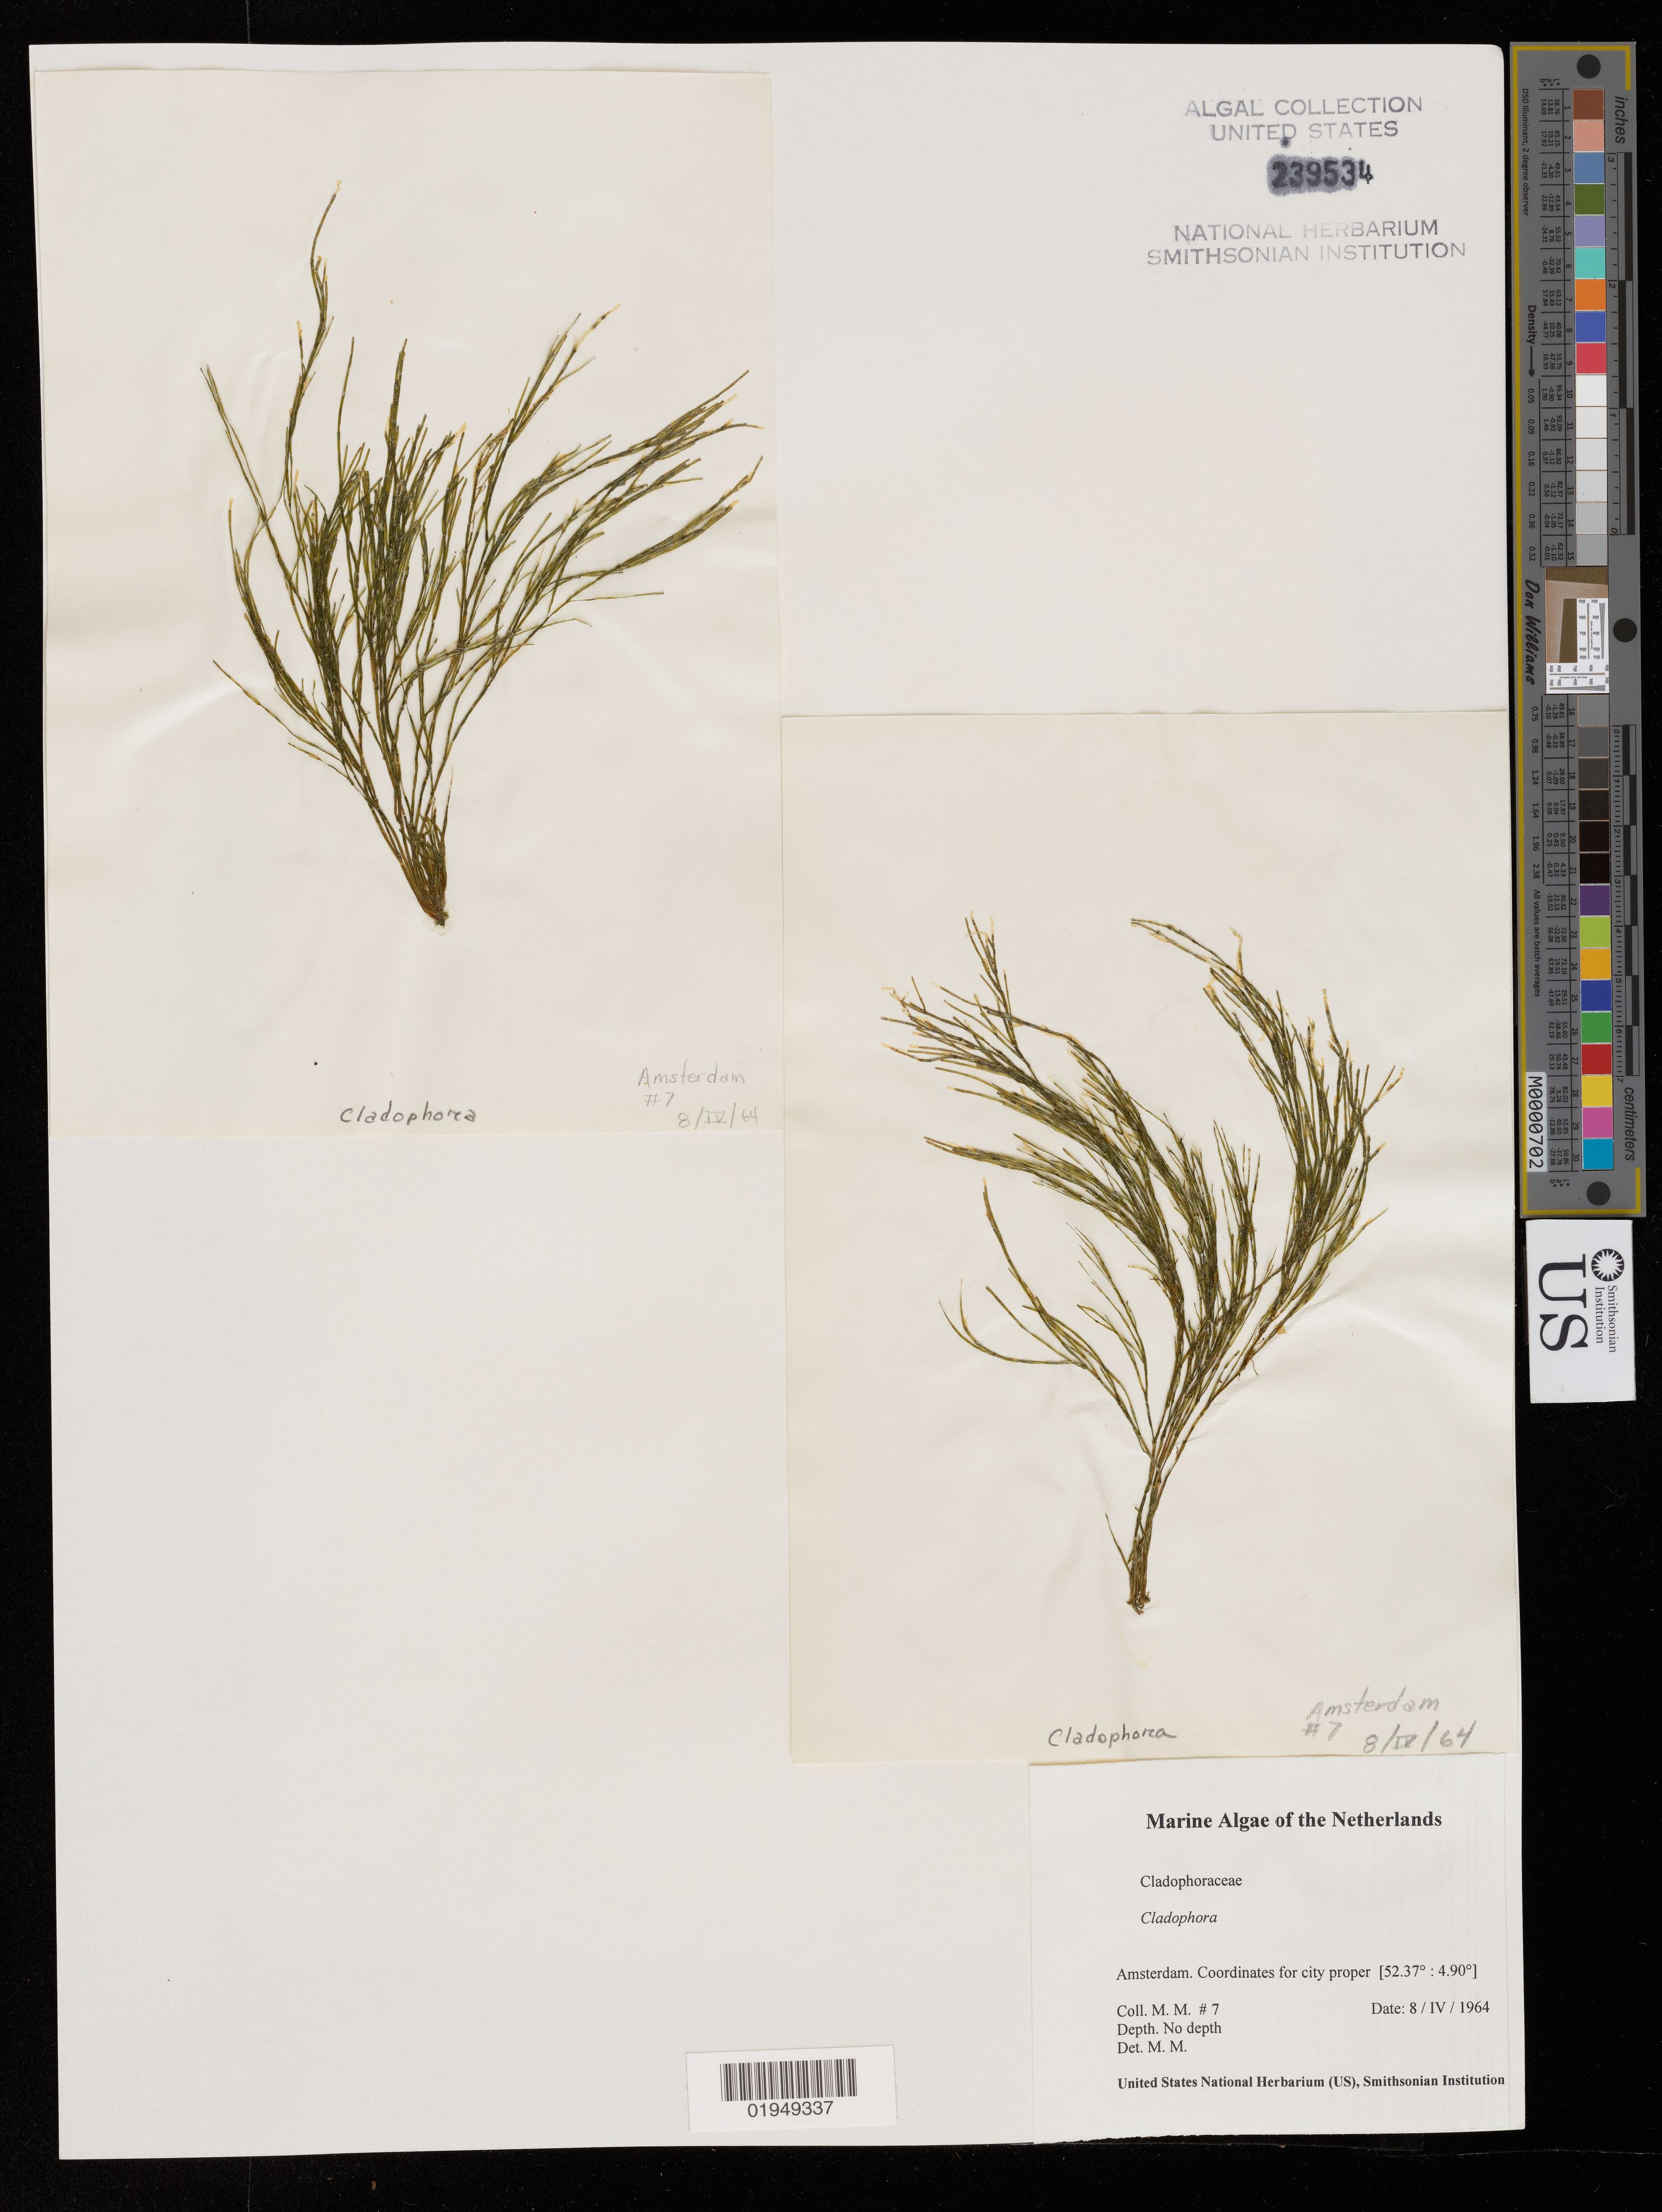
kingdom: Plantae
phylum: Chlorophyta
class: Ulvophyceae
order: Cladophorales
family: Cladophoraceae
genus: Cladophora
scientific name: Cladophora sp.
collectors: M. M.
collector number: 7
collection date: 1964-04-08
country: Netherlands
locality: Amsterdam. Coordinates for city proper [52.37° : 4.90°]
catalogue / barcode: US 239534